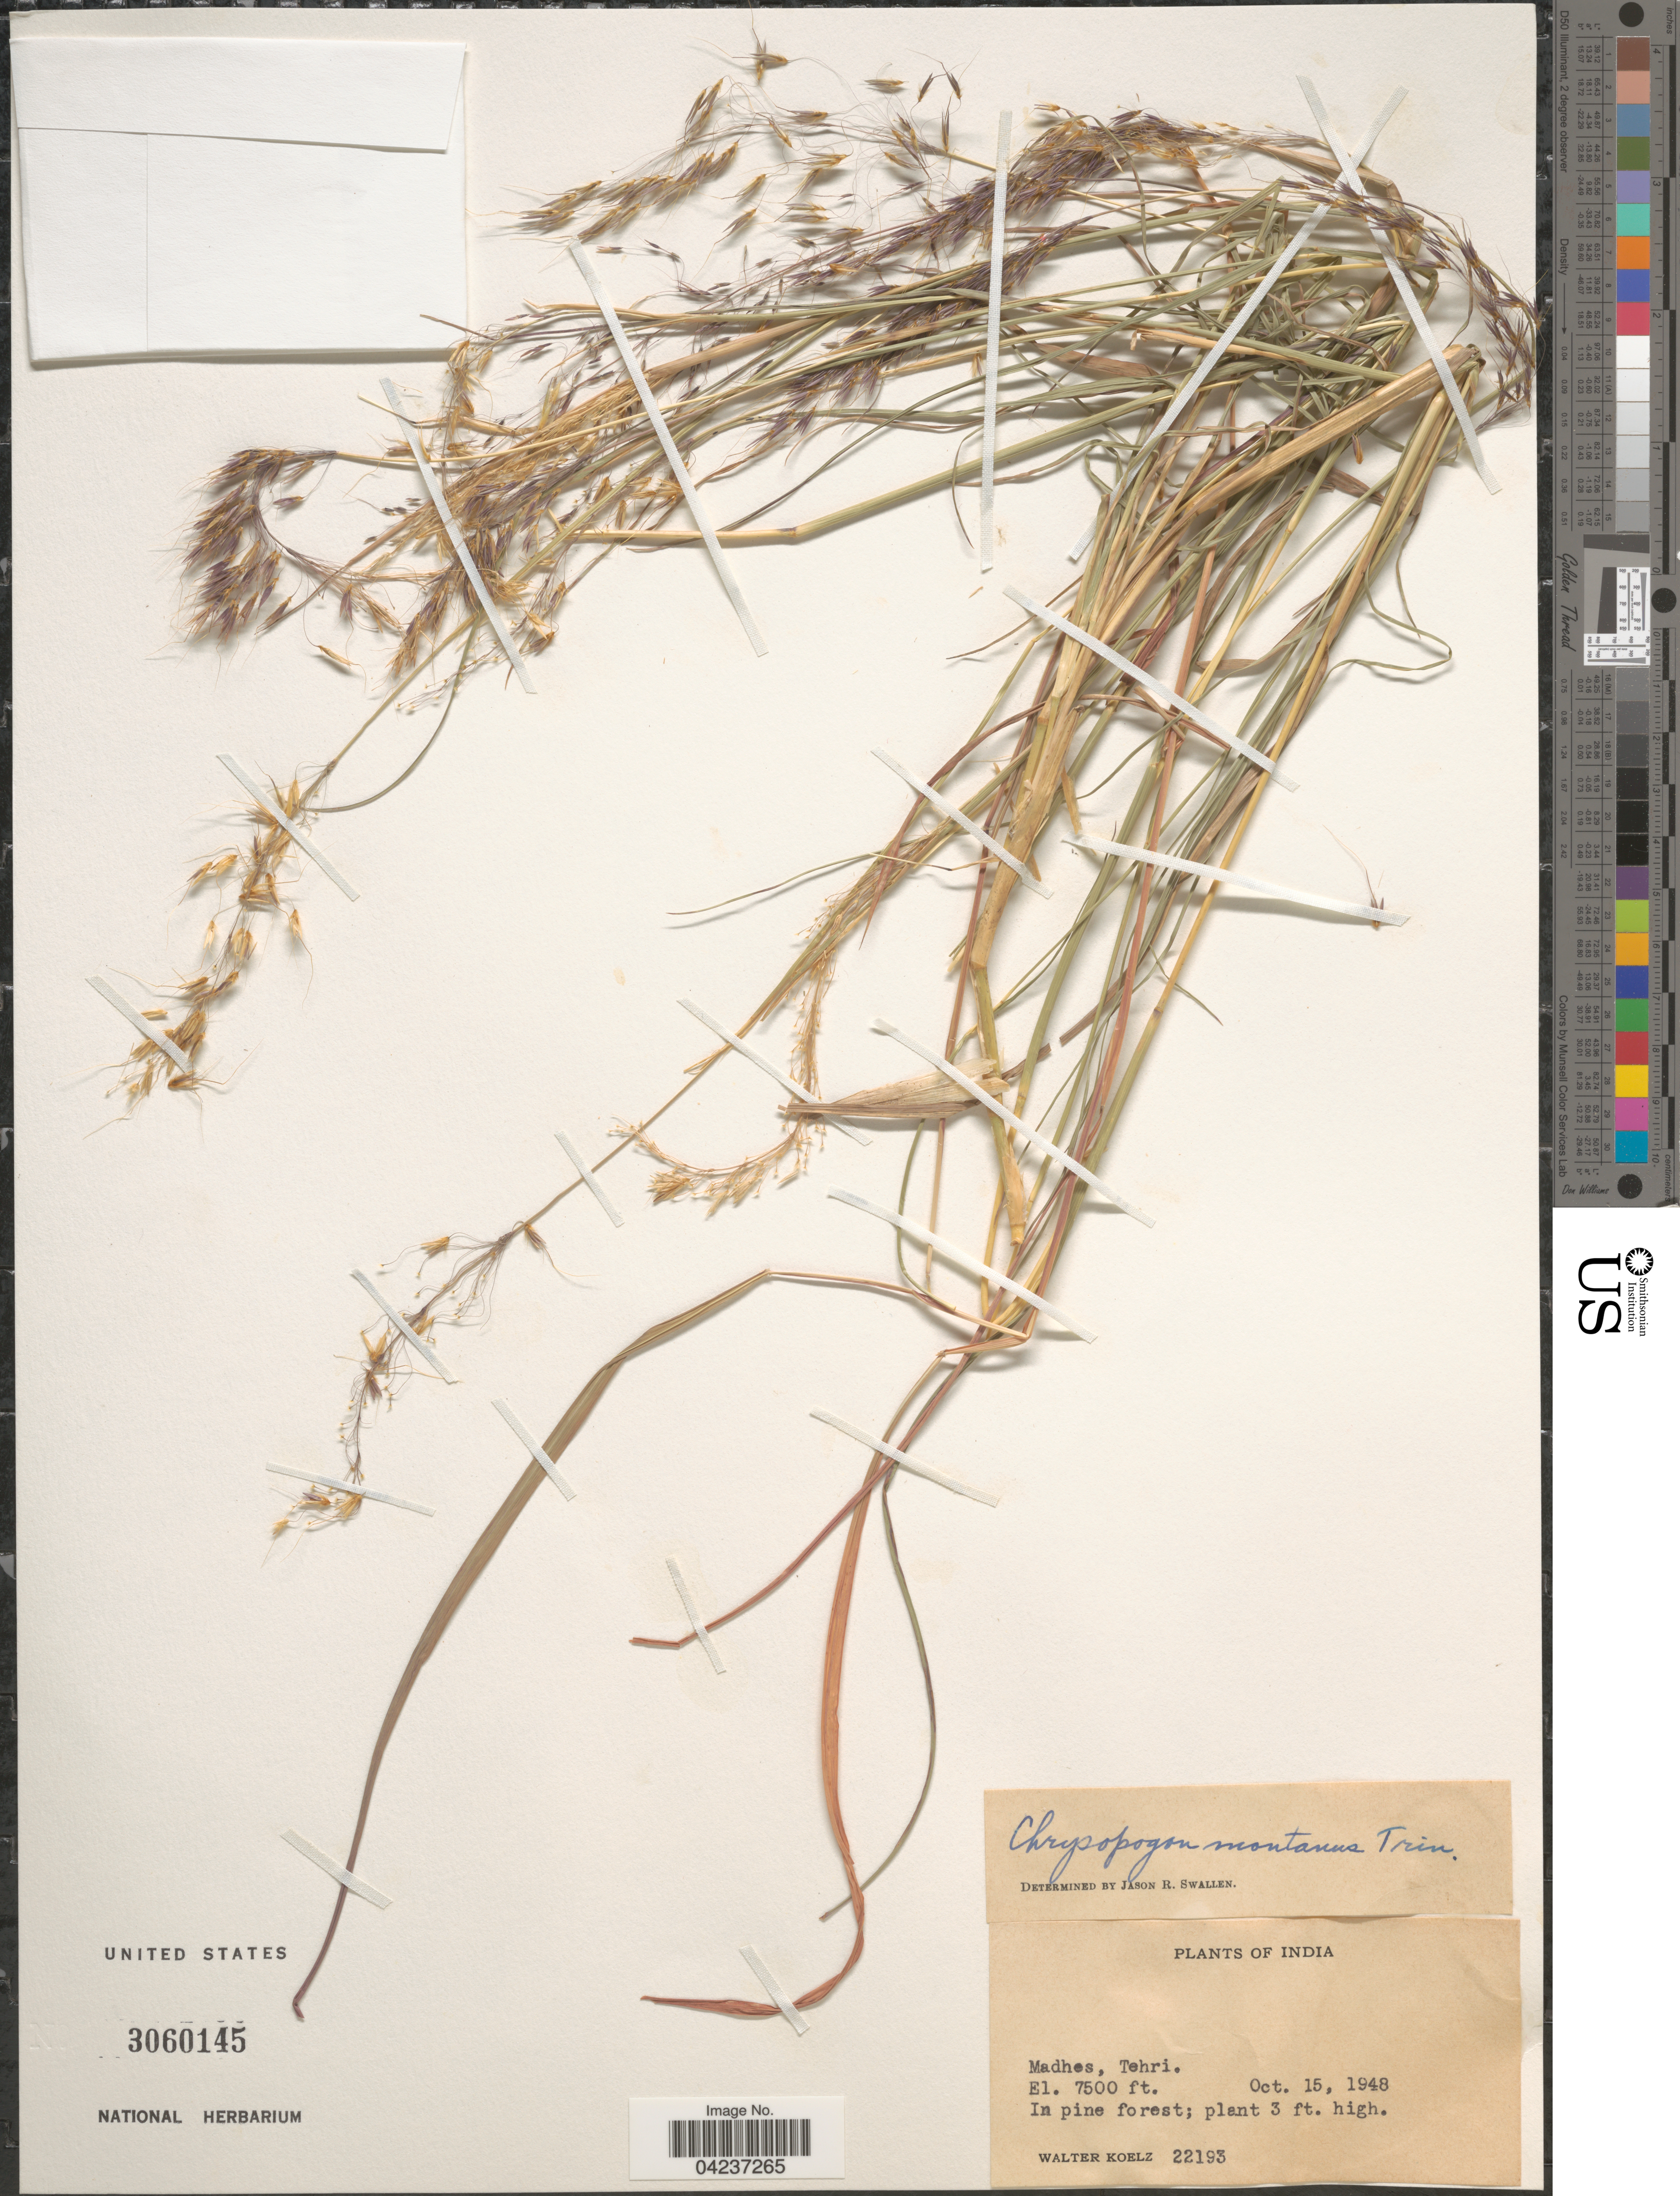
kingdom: Plantae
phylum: Tracheophyta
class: Liliopsida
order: Poales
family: Poaceae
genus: Chrysopogon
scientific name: Chrysopogon fulvus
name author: (Spreng.) Chiov.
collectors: W. N. Koelz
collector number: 22193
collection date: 1948-10-15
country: India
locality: Madhes, Tehri. In pine forest.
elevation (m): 2286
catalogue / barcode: US 3060145